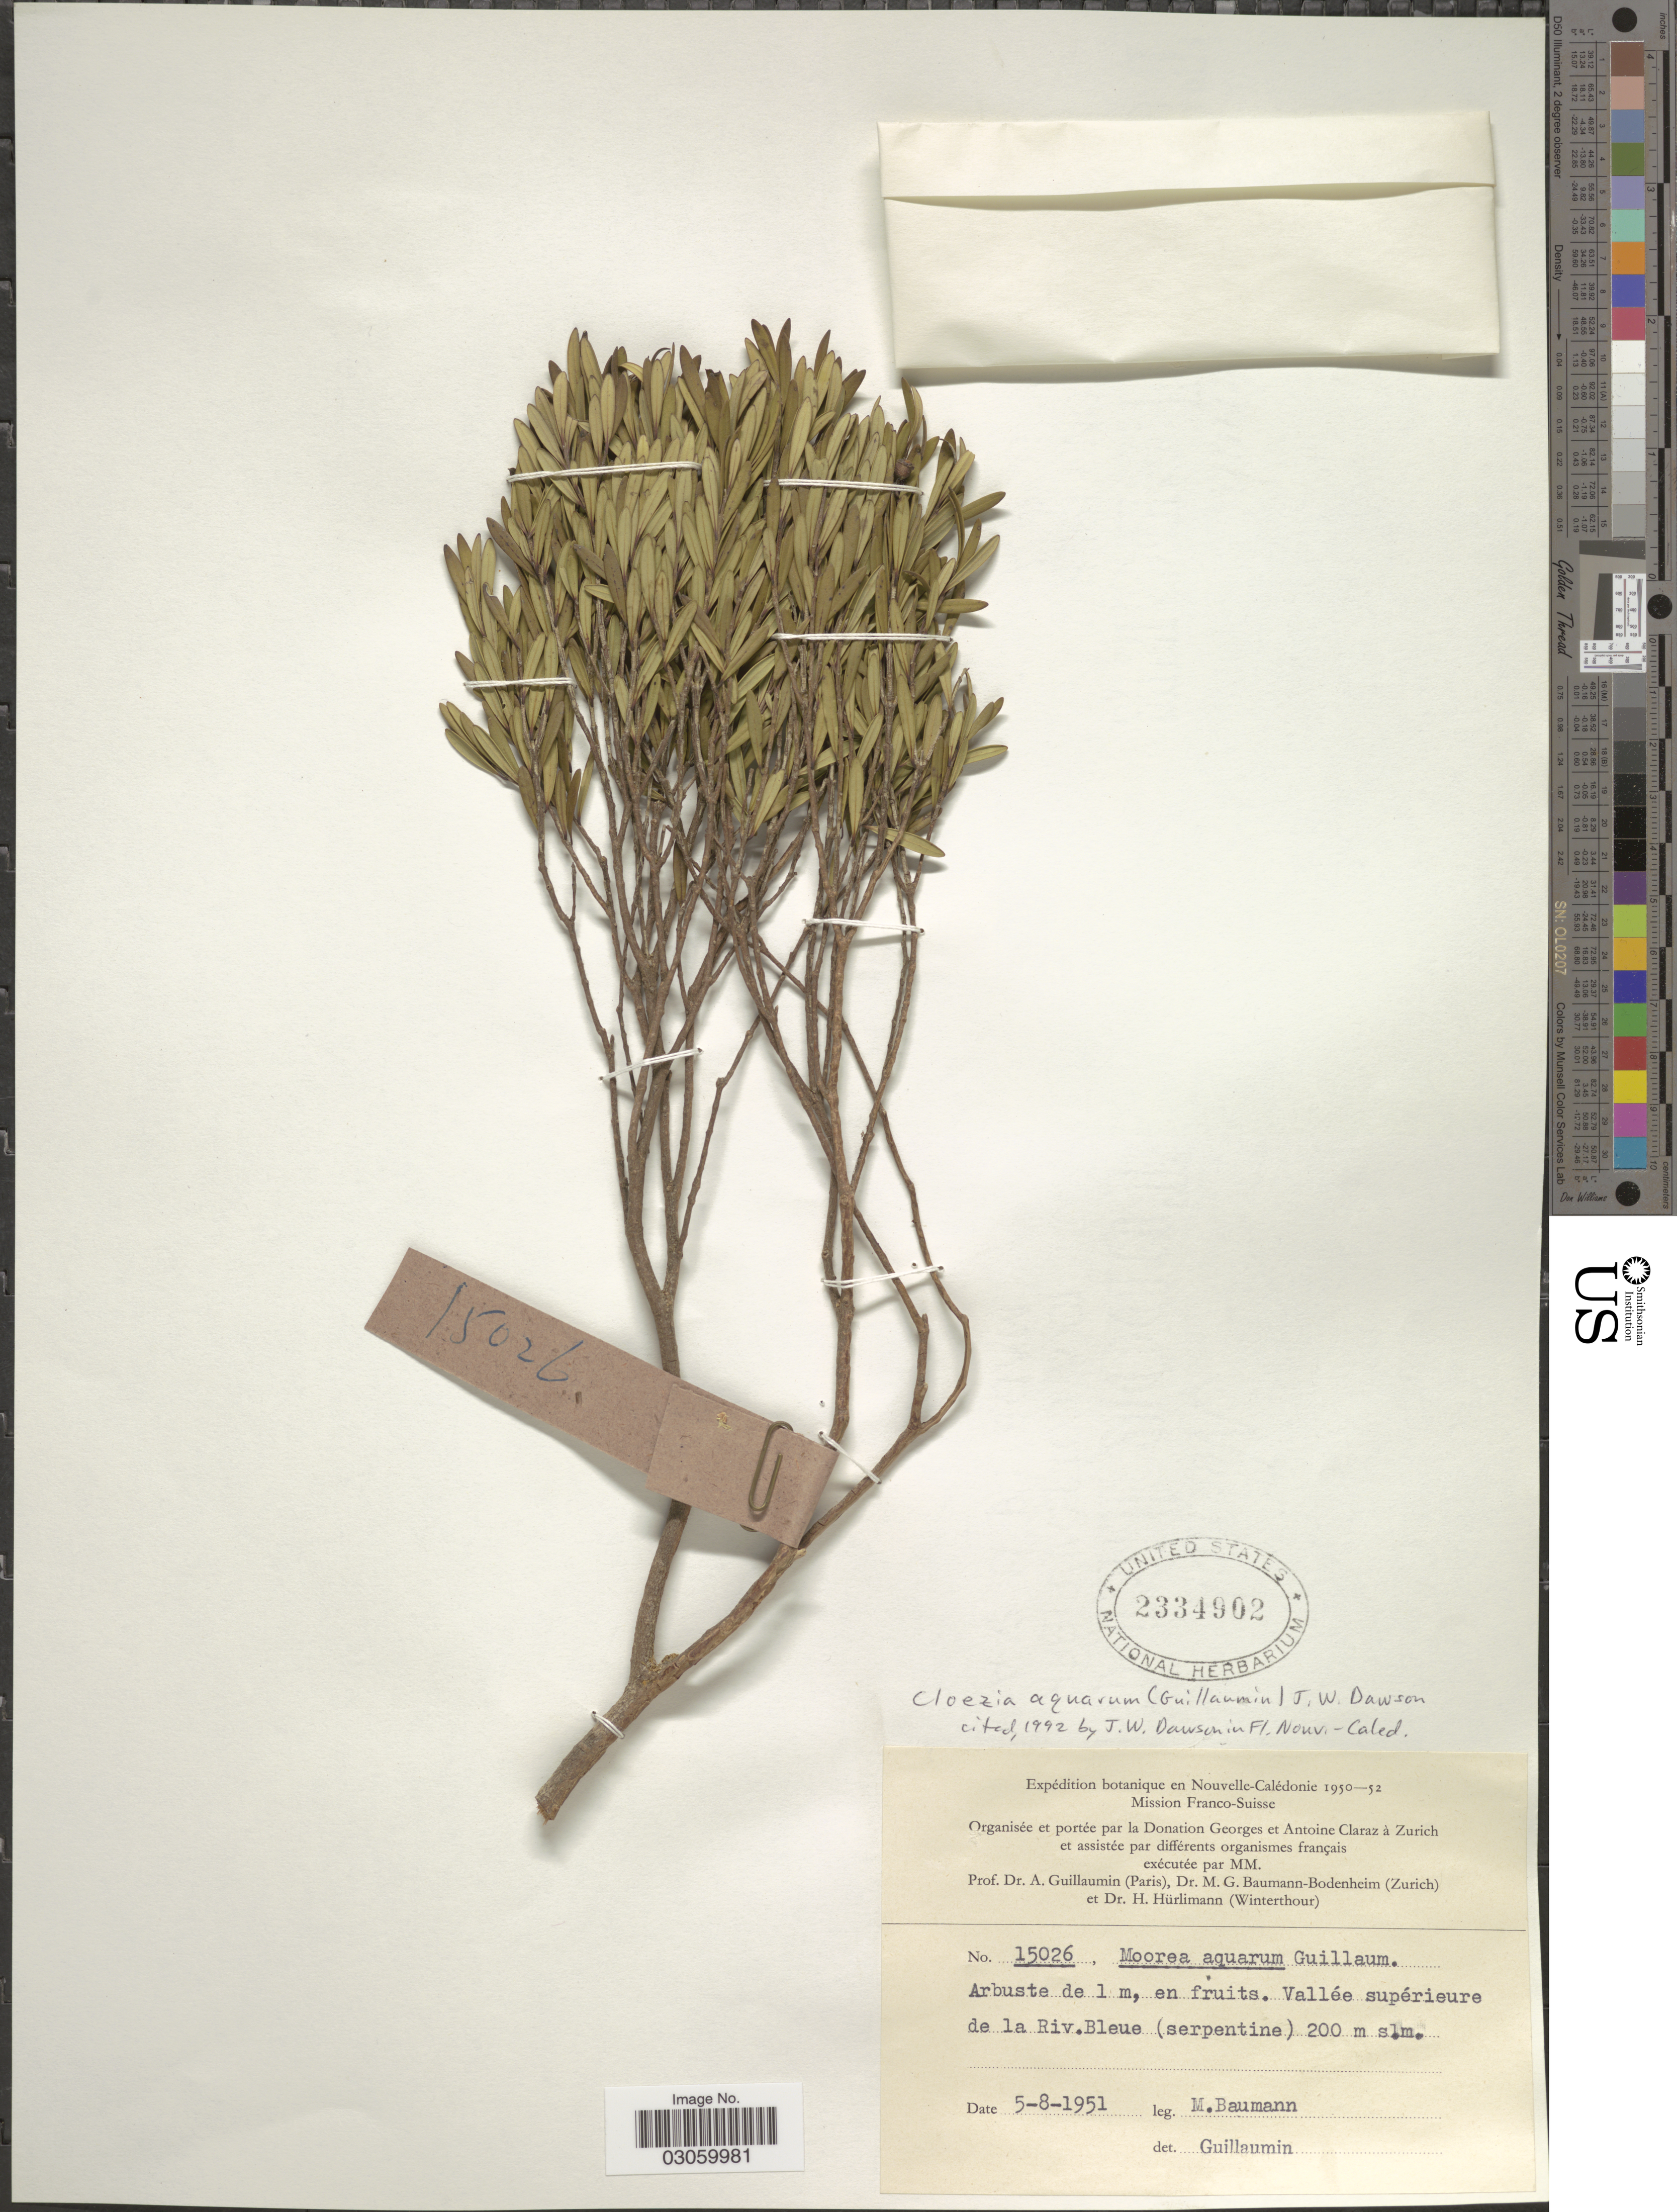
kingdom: Plantae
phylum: Tracheophyta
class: Magnoliopsida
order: Myrtales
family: Myrtaceae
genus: Cloezia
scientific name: Cloezia aquarum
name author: (Guillaumin) J.W. Dawson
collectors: M. G. Baumann-Bodenheim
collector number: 15026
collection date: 1951-08-05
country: New Caledonia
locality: Nouvelle-Calédonie, Vallée supérieure de la Riv. Bleue (serpentine).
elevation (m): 200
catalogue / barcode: US 2334902